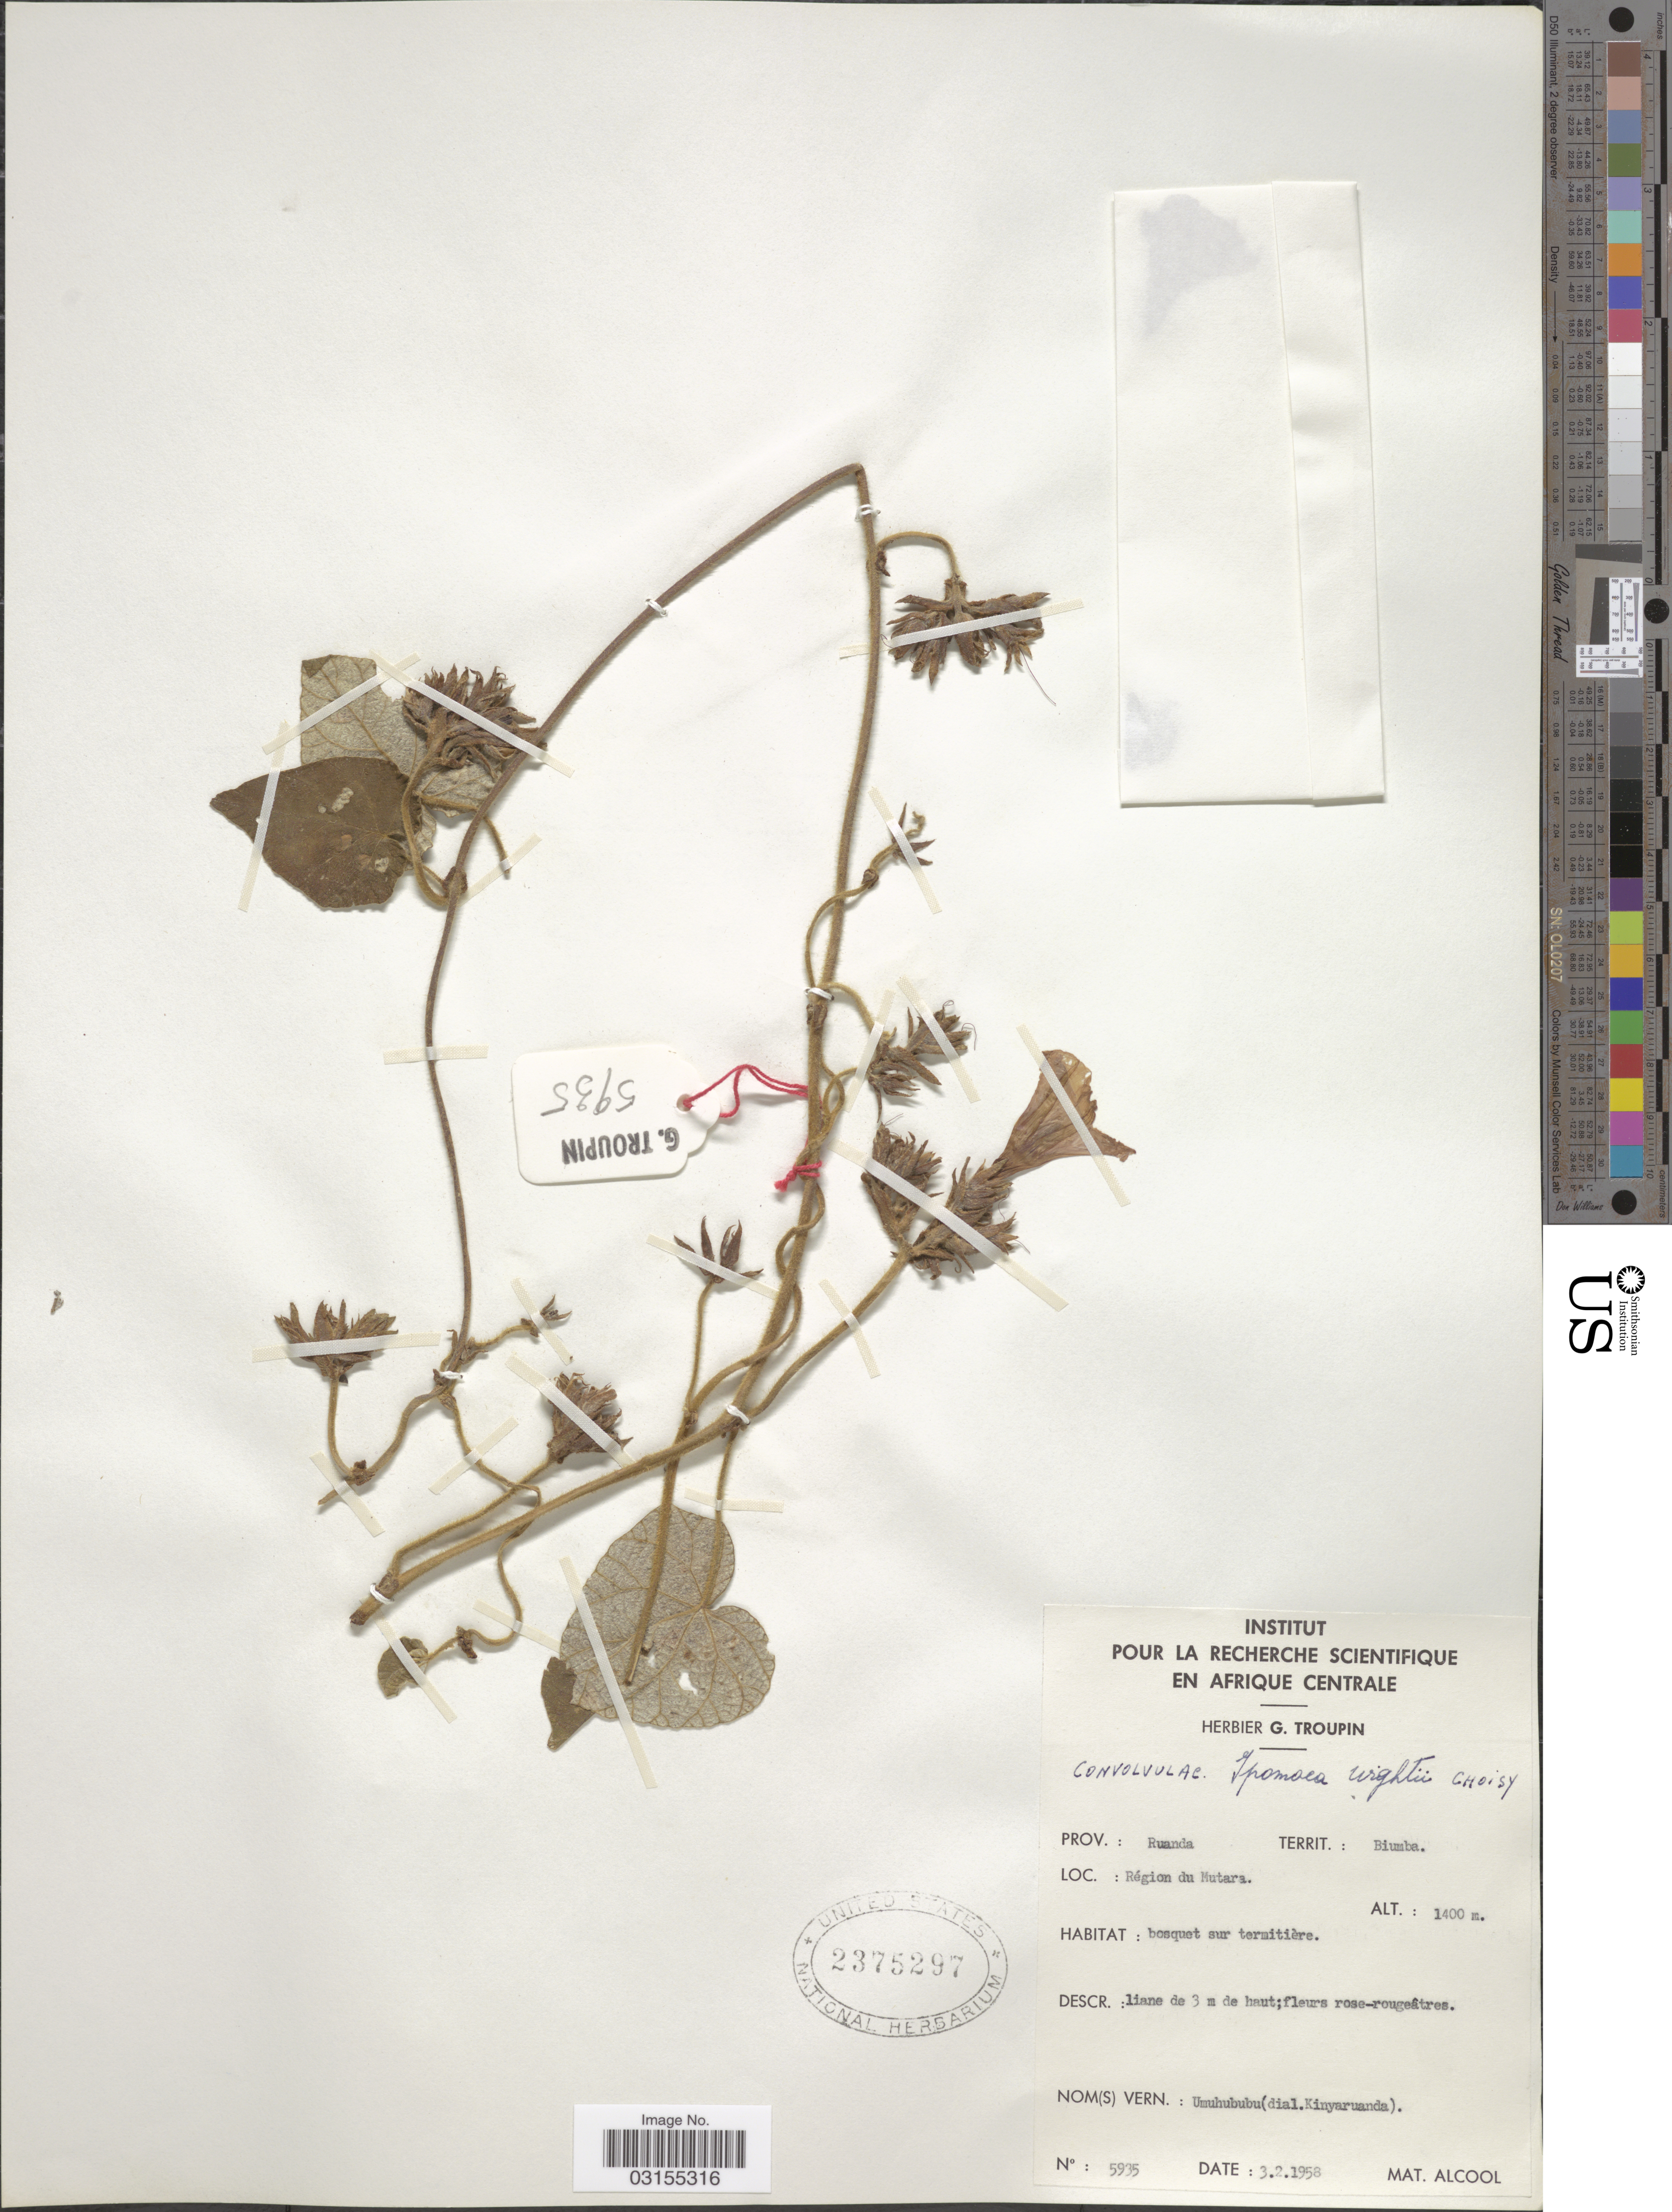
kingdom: Plantae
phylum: Tracheophyta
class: Magnoliopsida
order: Solanales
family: Convolvulaceae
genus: Ipomoea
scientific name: Ipomoea wightii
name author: (Wall.) Choisy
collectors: ex herb. G. Troupin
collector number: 5935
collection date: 1958-02-03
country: Rwanda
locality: Prov.: Ruanda, Territ.: Biumba. Région du Mutara.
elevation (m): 1400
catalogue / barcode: US 2375297